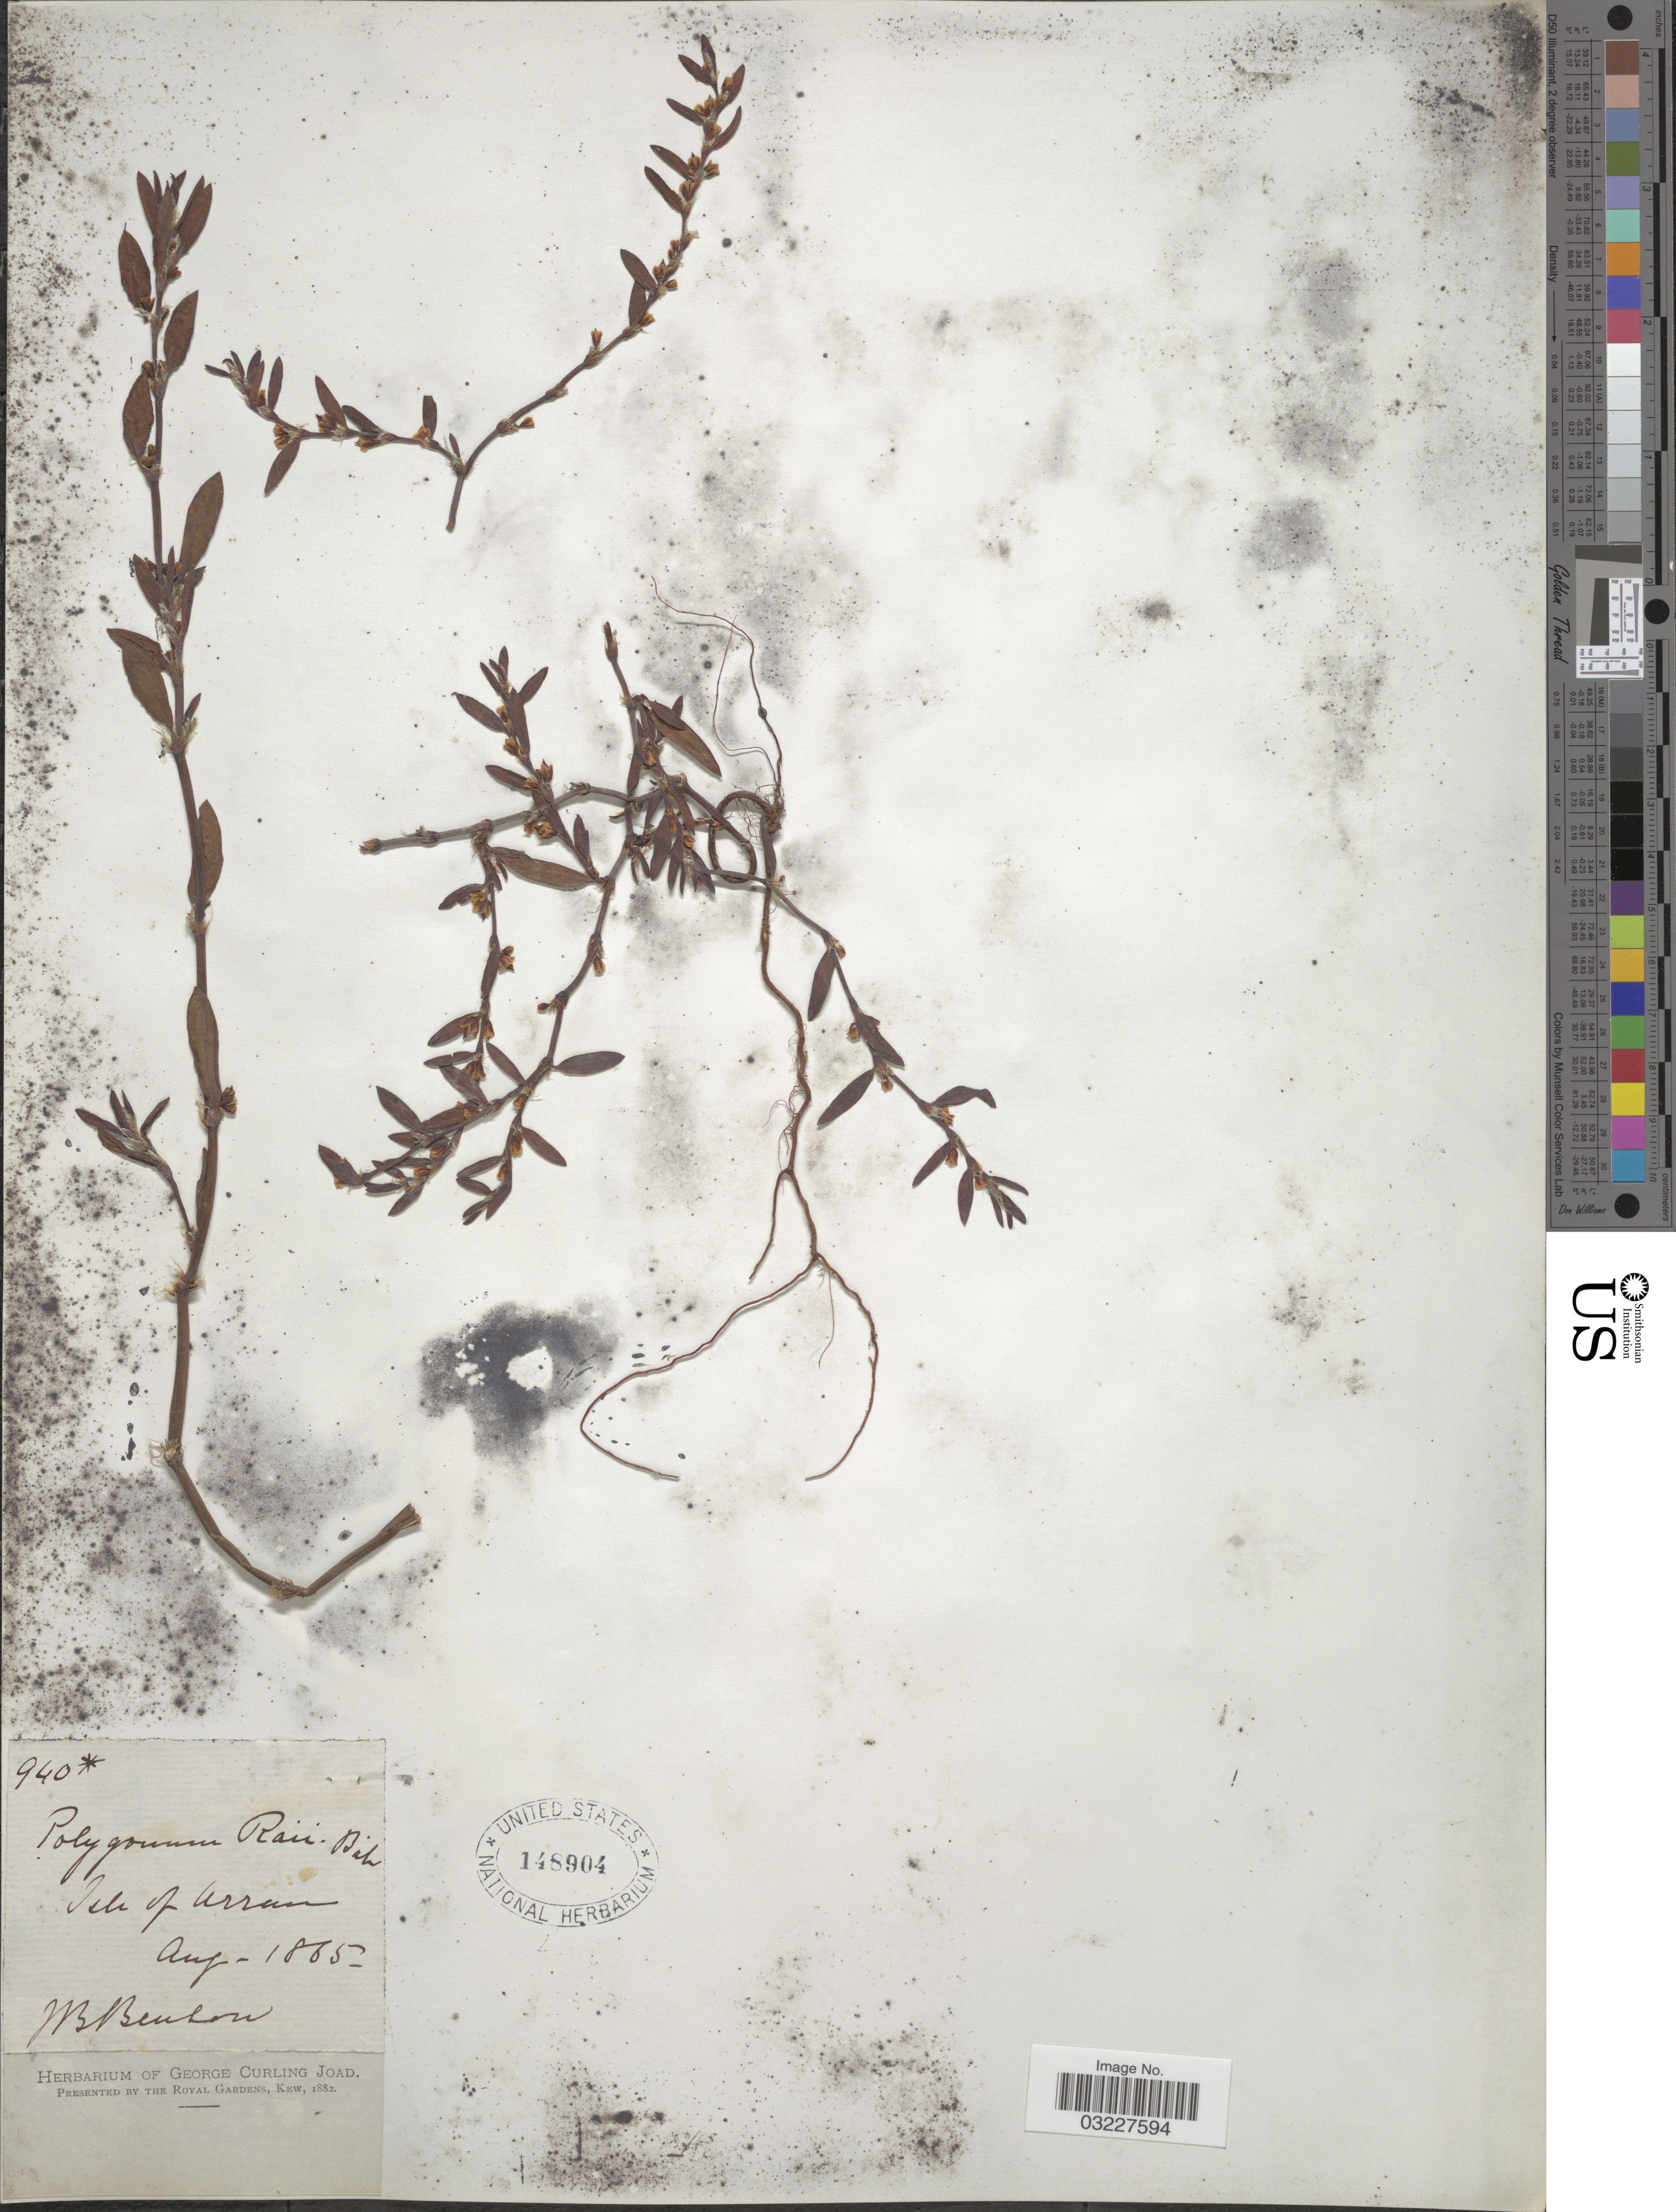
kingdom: Plantae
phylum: Tracheophyta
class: Magnoliopsida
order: Caryophyllales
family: Polygonaceae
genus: Polygonum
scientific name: Polygonum raii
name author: Bab.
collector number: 940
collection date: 1865-08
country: United Kingdom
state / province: Scotland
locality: Isle of Arran.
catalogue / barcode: US 148904